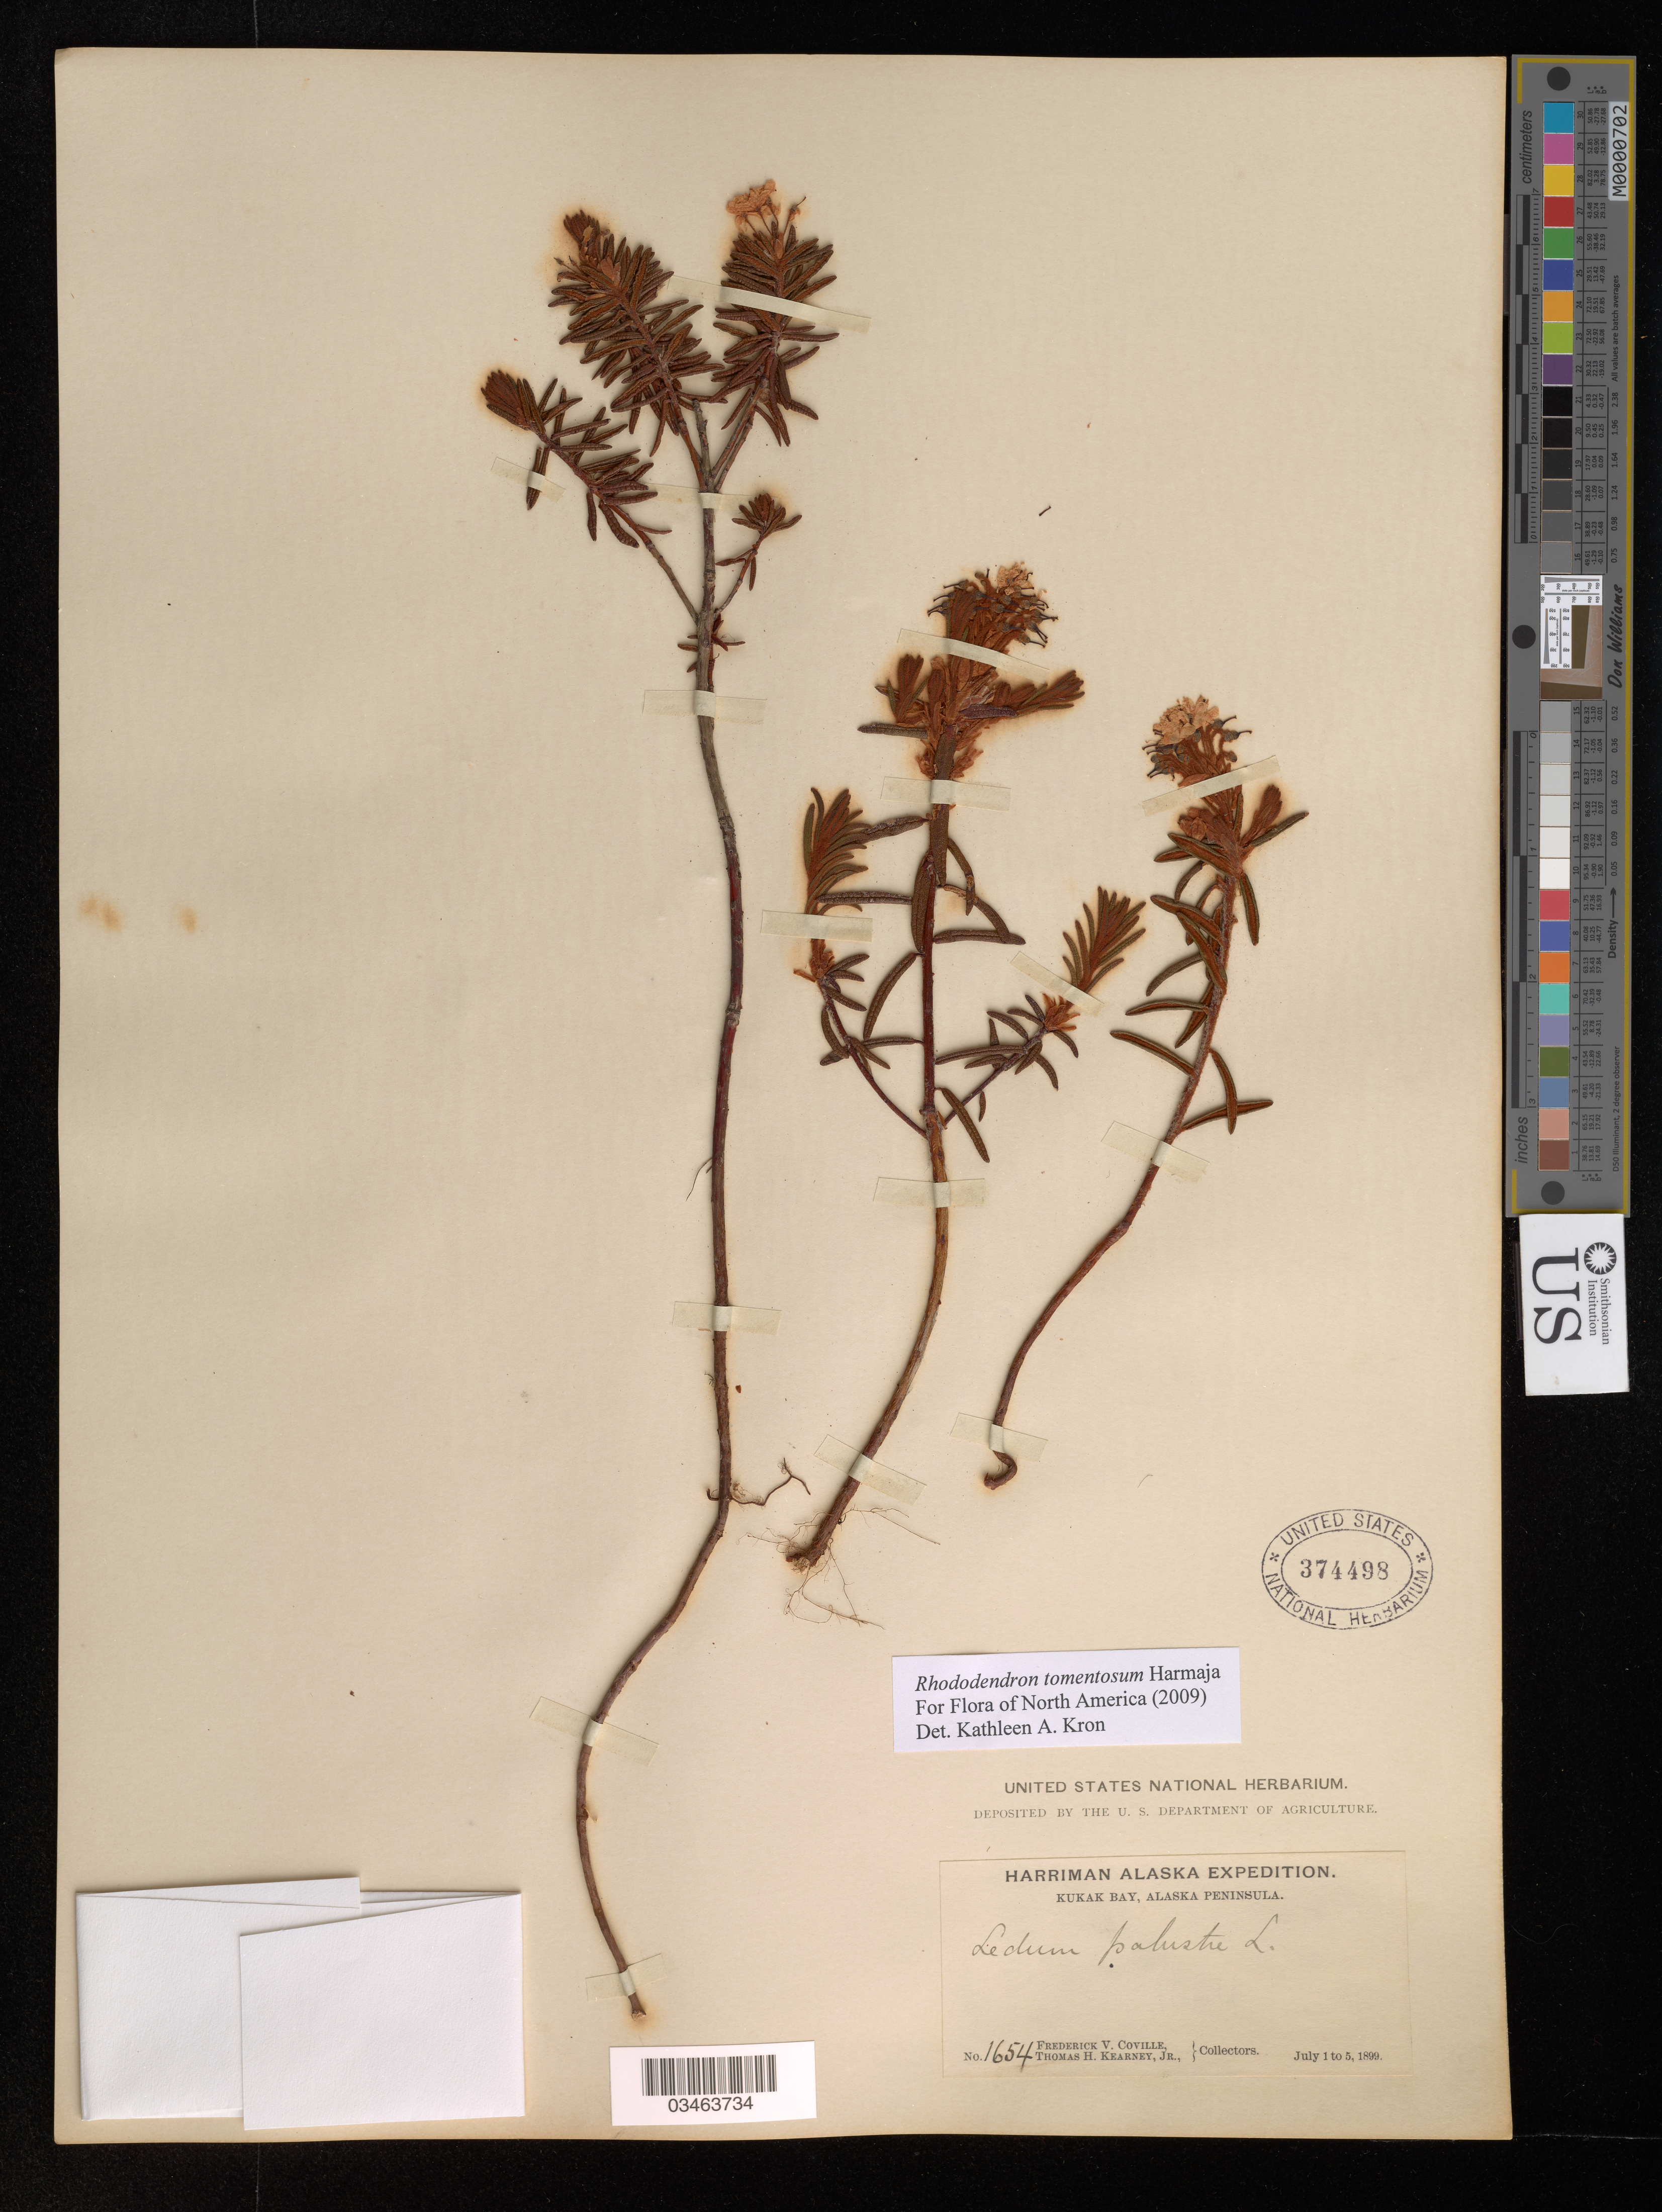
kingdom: Plantae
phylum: Tracheophyta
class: Magnoliopsida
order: Ericales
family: Ericaceae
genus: Rhododendron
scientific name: Rhododendron tomentosum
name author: Harmaja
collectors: F. V. Coville & T. H. Kearney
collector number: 1654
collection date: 1899-07-01/1899-07-05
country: United States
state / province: Alaska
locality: Kukak Bay, Alaska Peninsula.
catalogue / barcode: US 374498